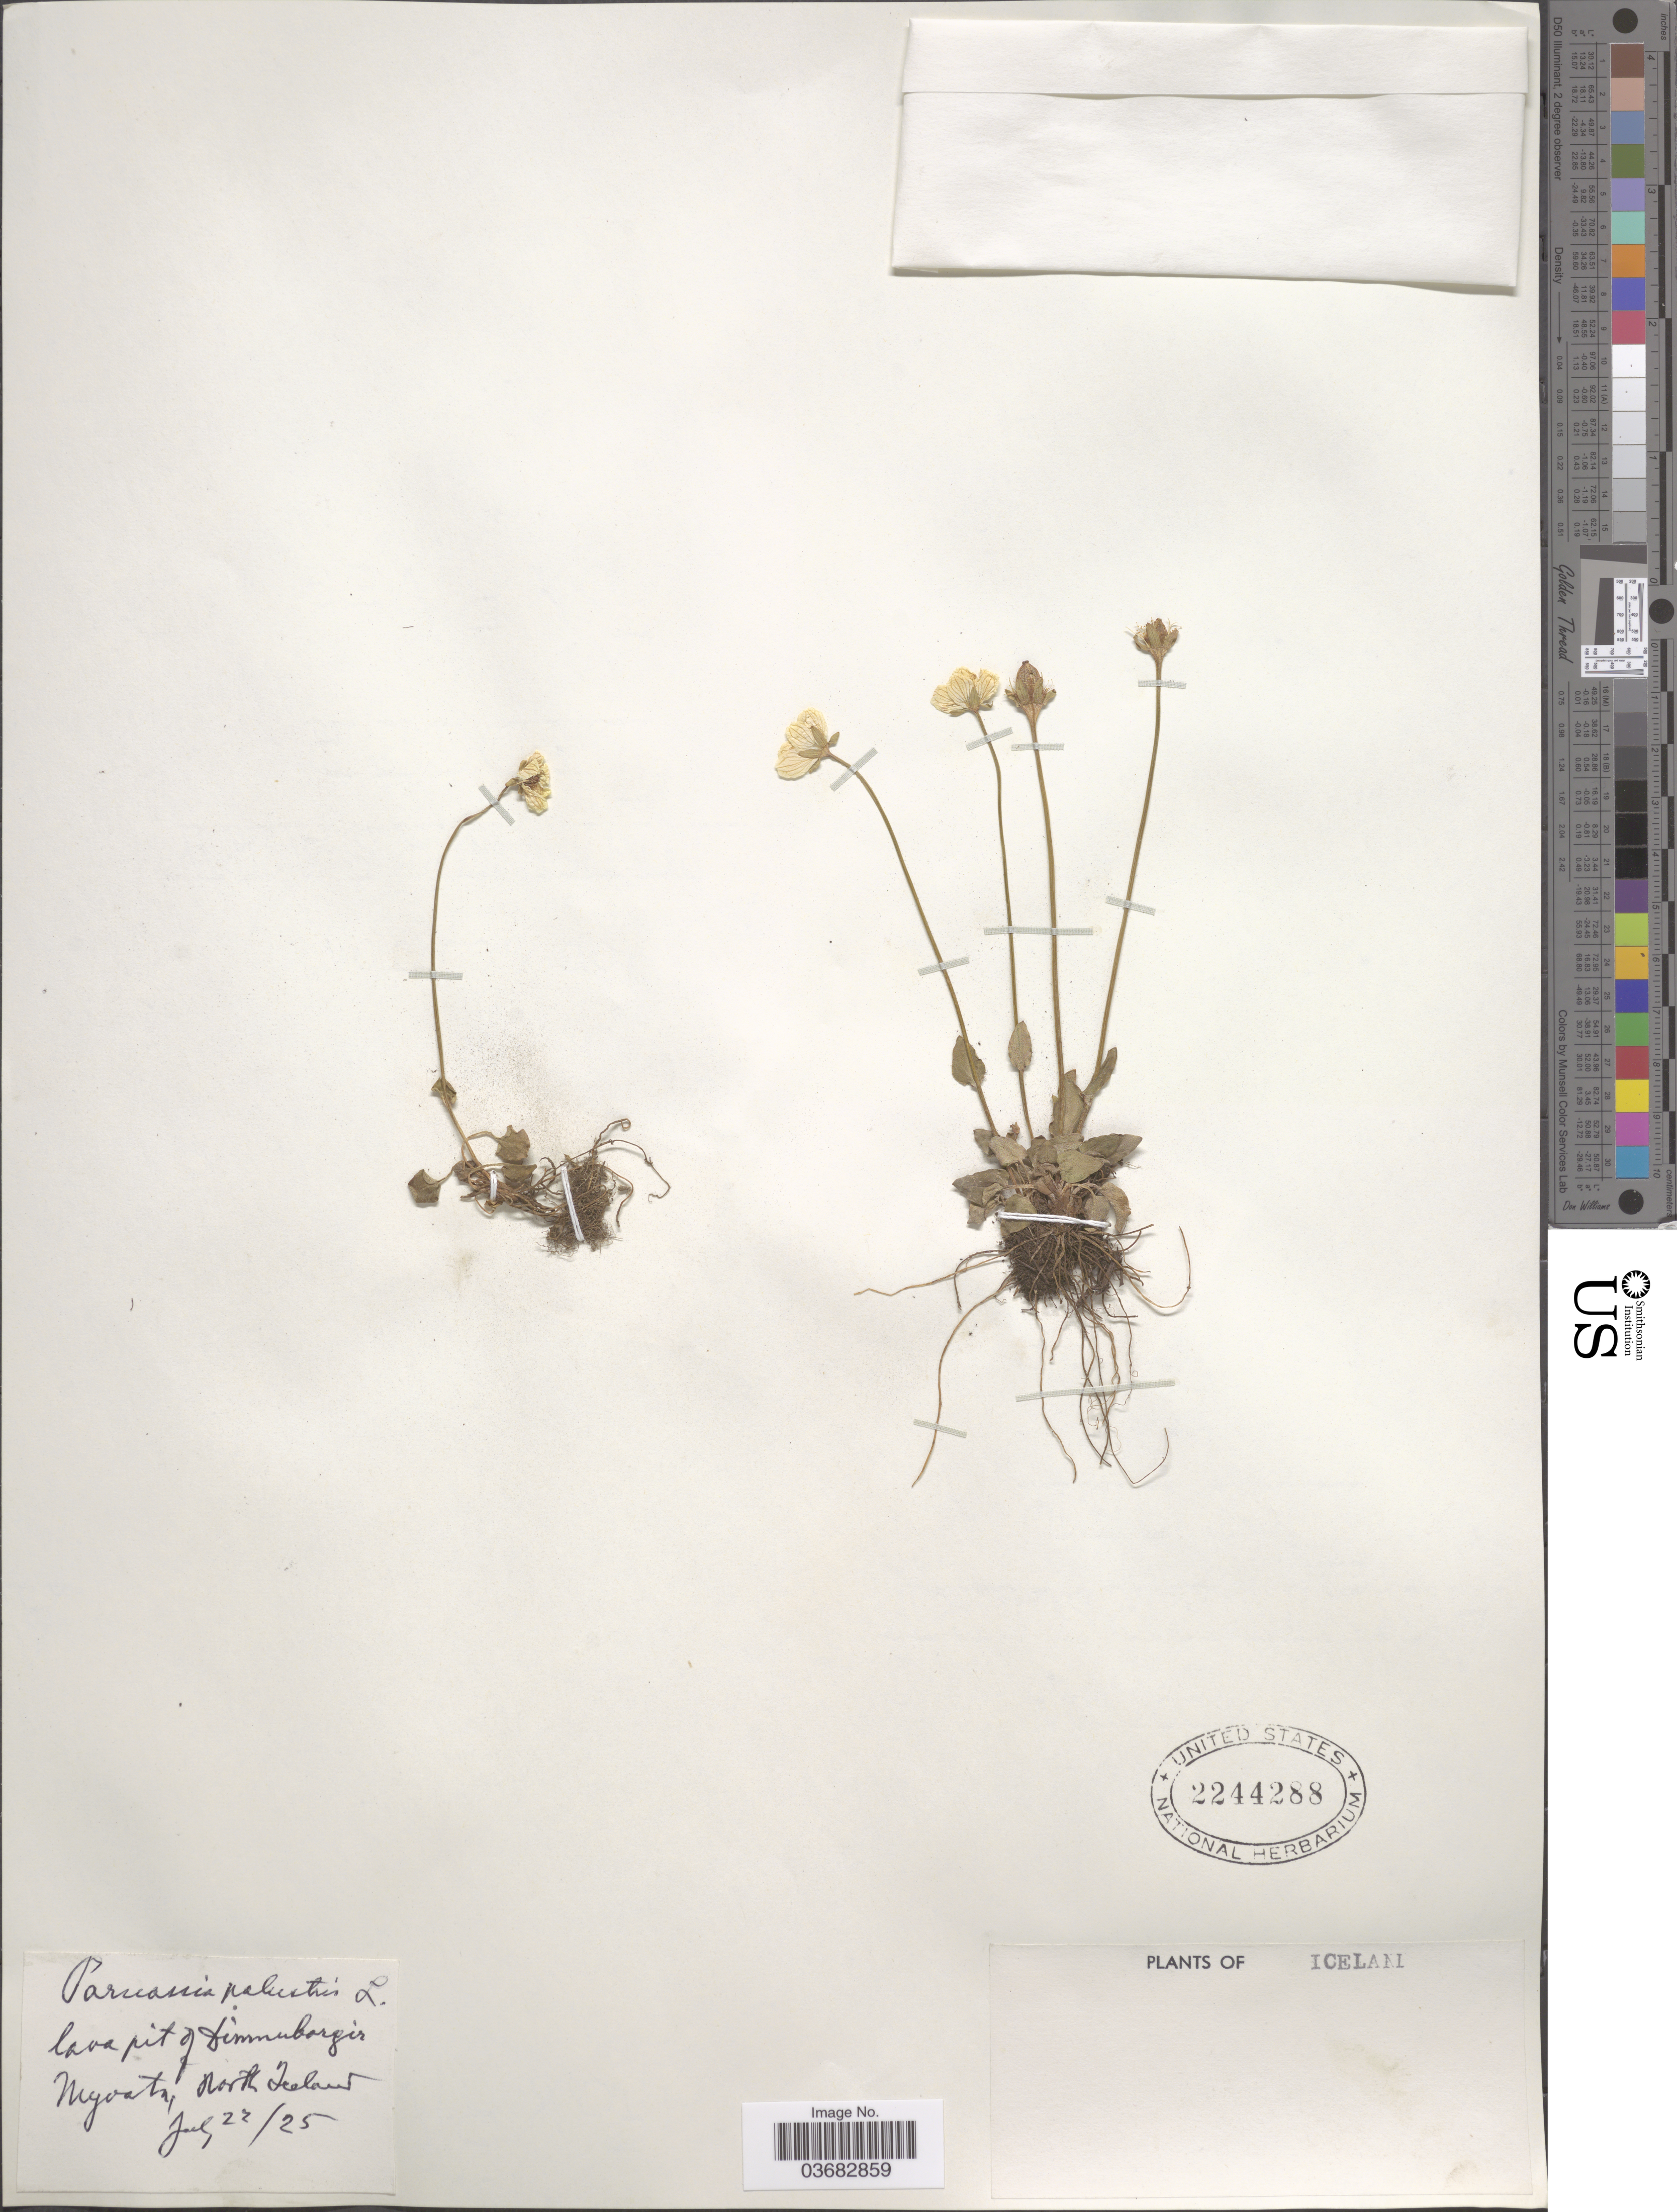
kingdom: Plantae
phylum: Tracheophyta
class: Magnoliopsida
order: Celastrales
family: Parnassiaceae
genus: Parnassia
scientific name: Parnassia palustris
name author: L.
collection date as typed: Transcribed d/m/y: 22/7/25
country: Iceland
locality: Lava pit of Dimmuborgir Myvatn, North Iceland.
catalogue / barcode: US 2244288